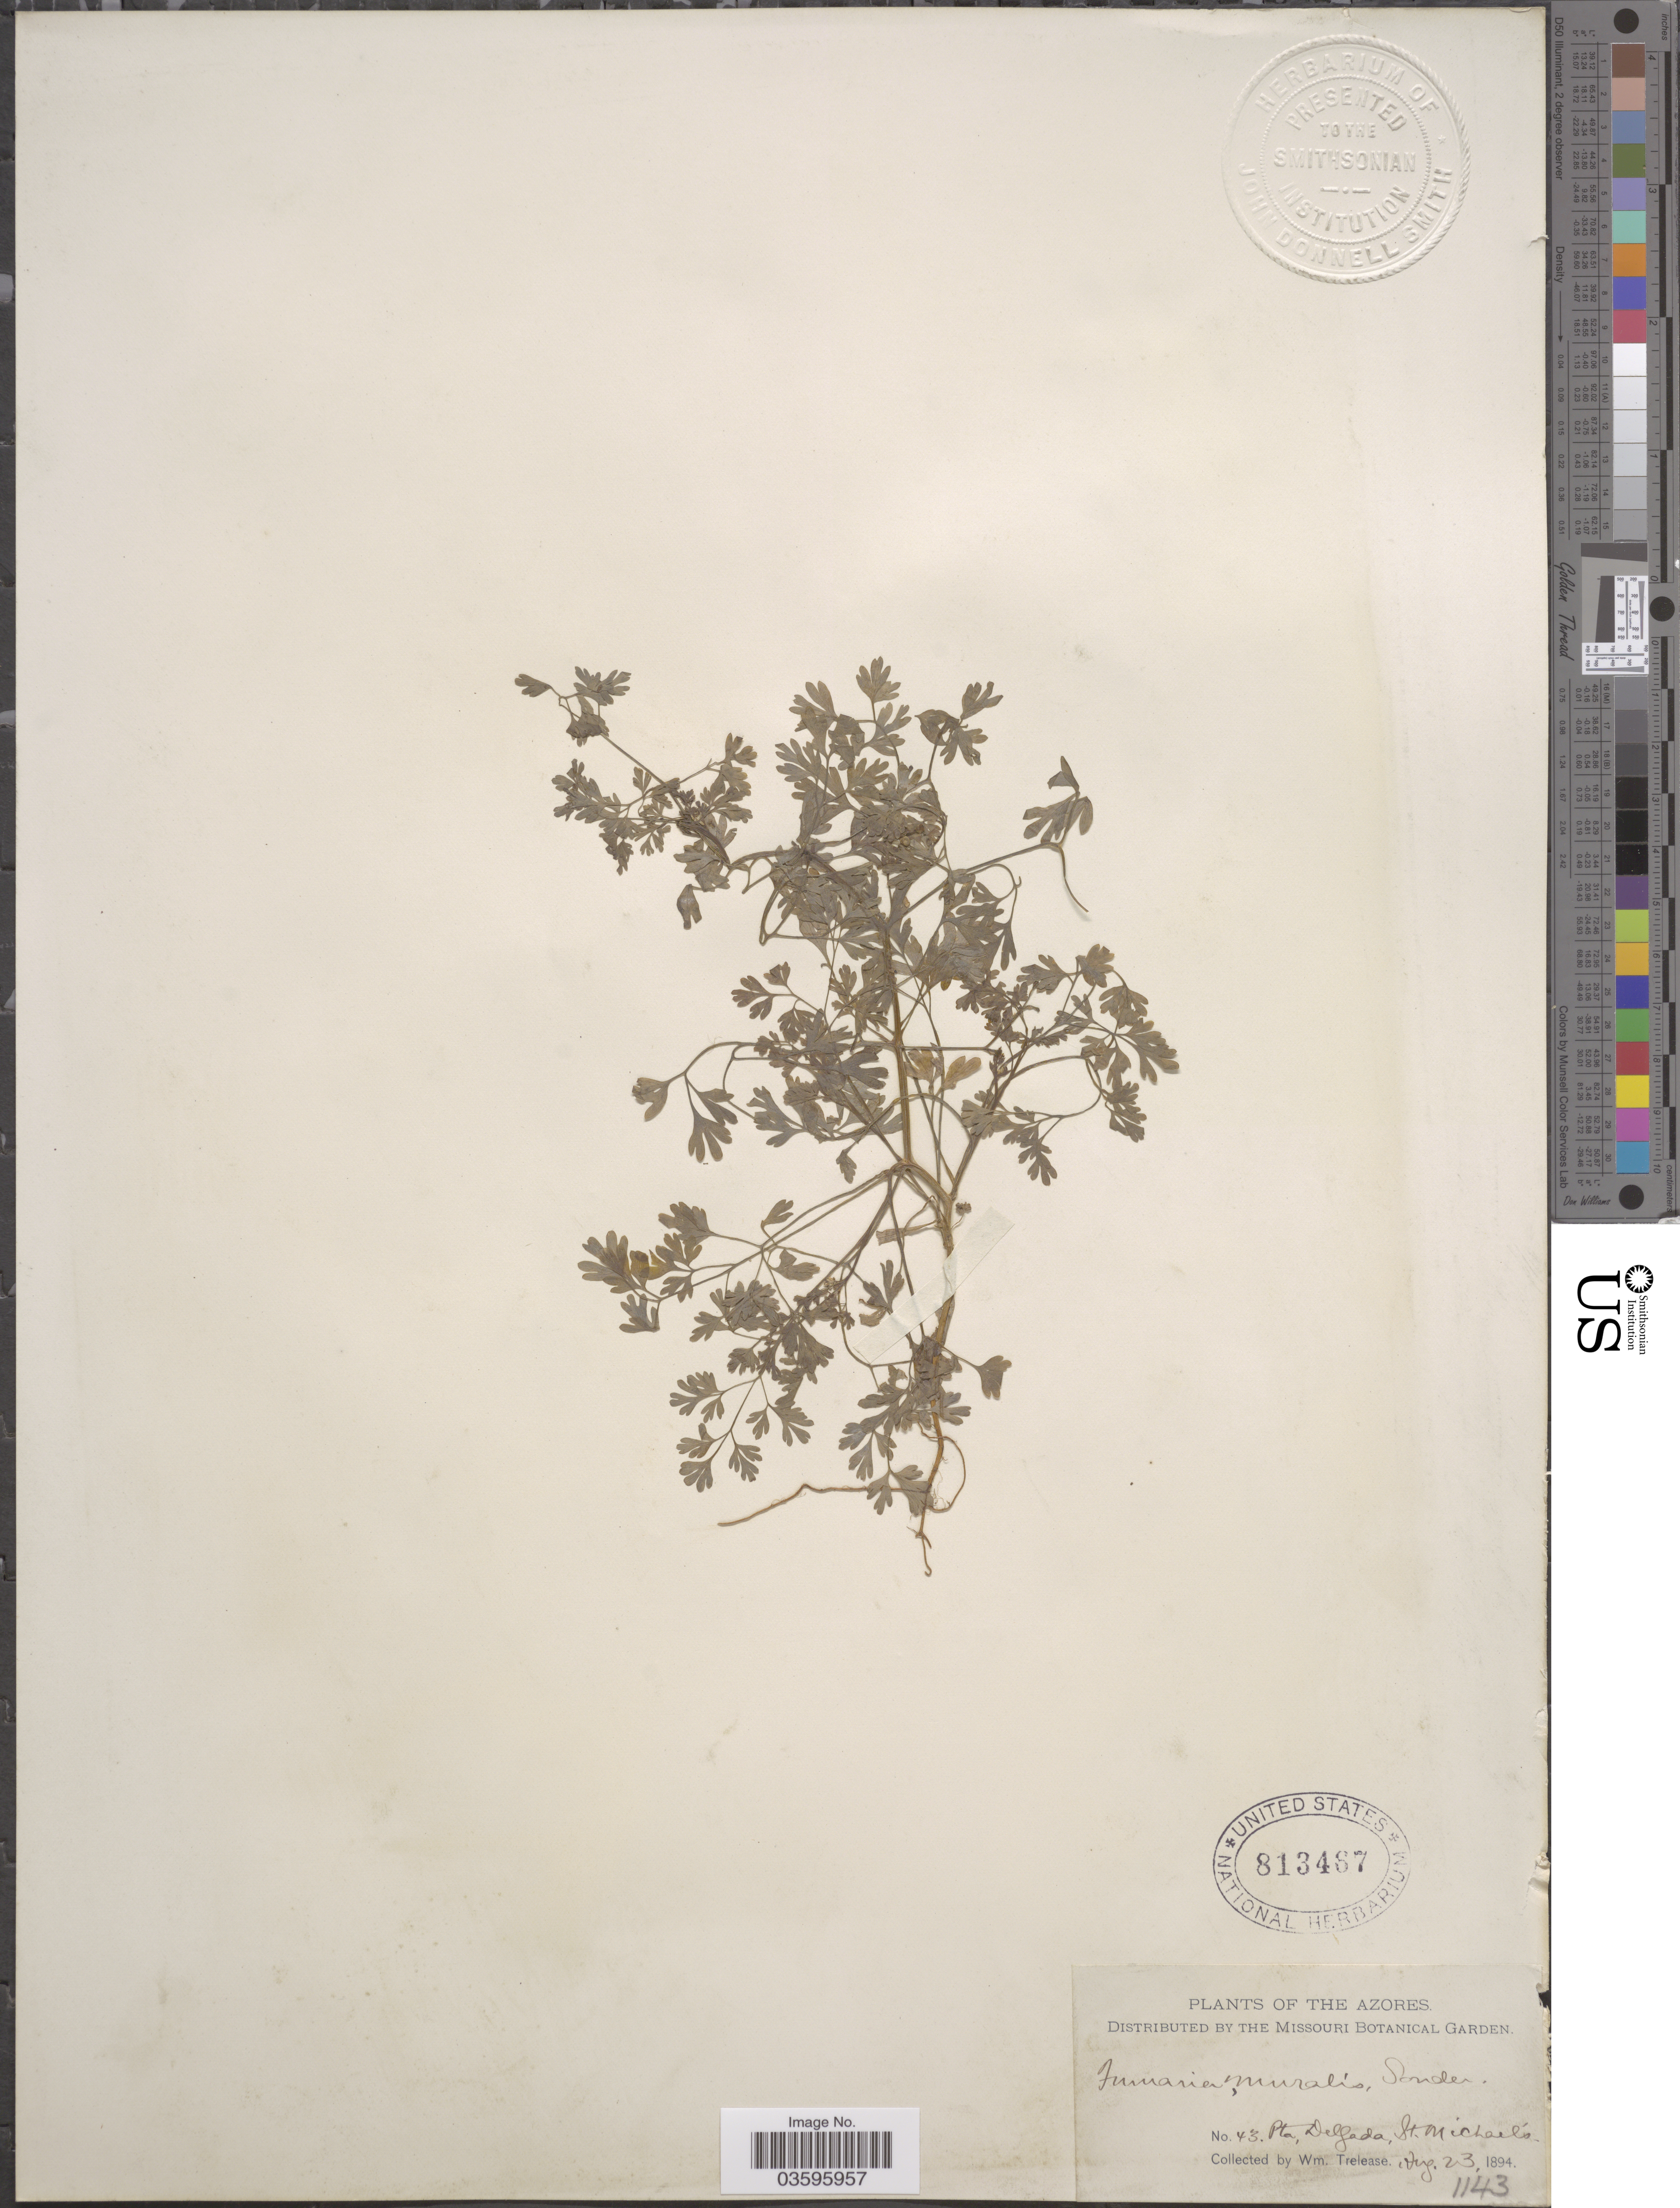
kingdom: Plantae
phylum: Tracheophyta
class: Magnoliopsida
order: Ranunculales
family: Papaveraceae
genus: Fumaria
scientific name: Fumaria muralis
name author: Sond. ex W.D.J. Koch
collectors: W. Trelease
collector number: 43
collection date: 1894-08-23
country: Portugal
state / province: Azores (Aut. Reg.)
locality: Pta, Delgada, St. Michael's.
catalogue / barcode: US 813467